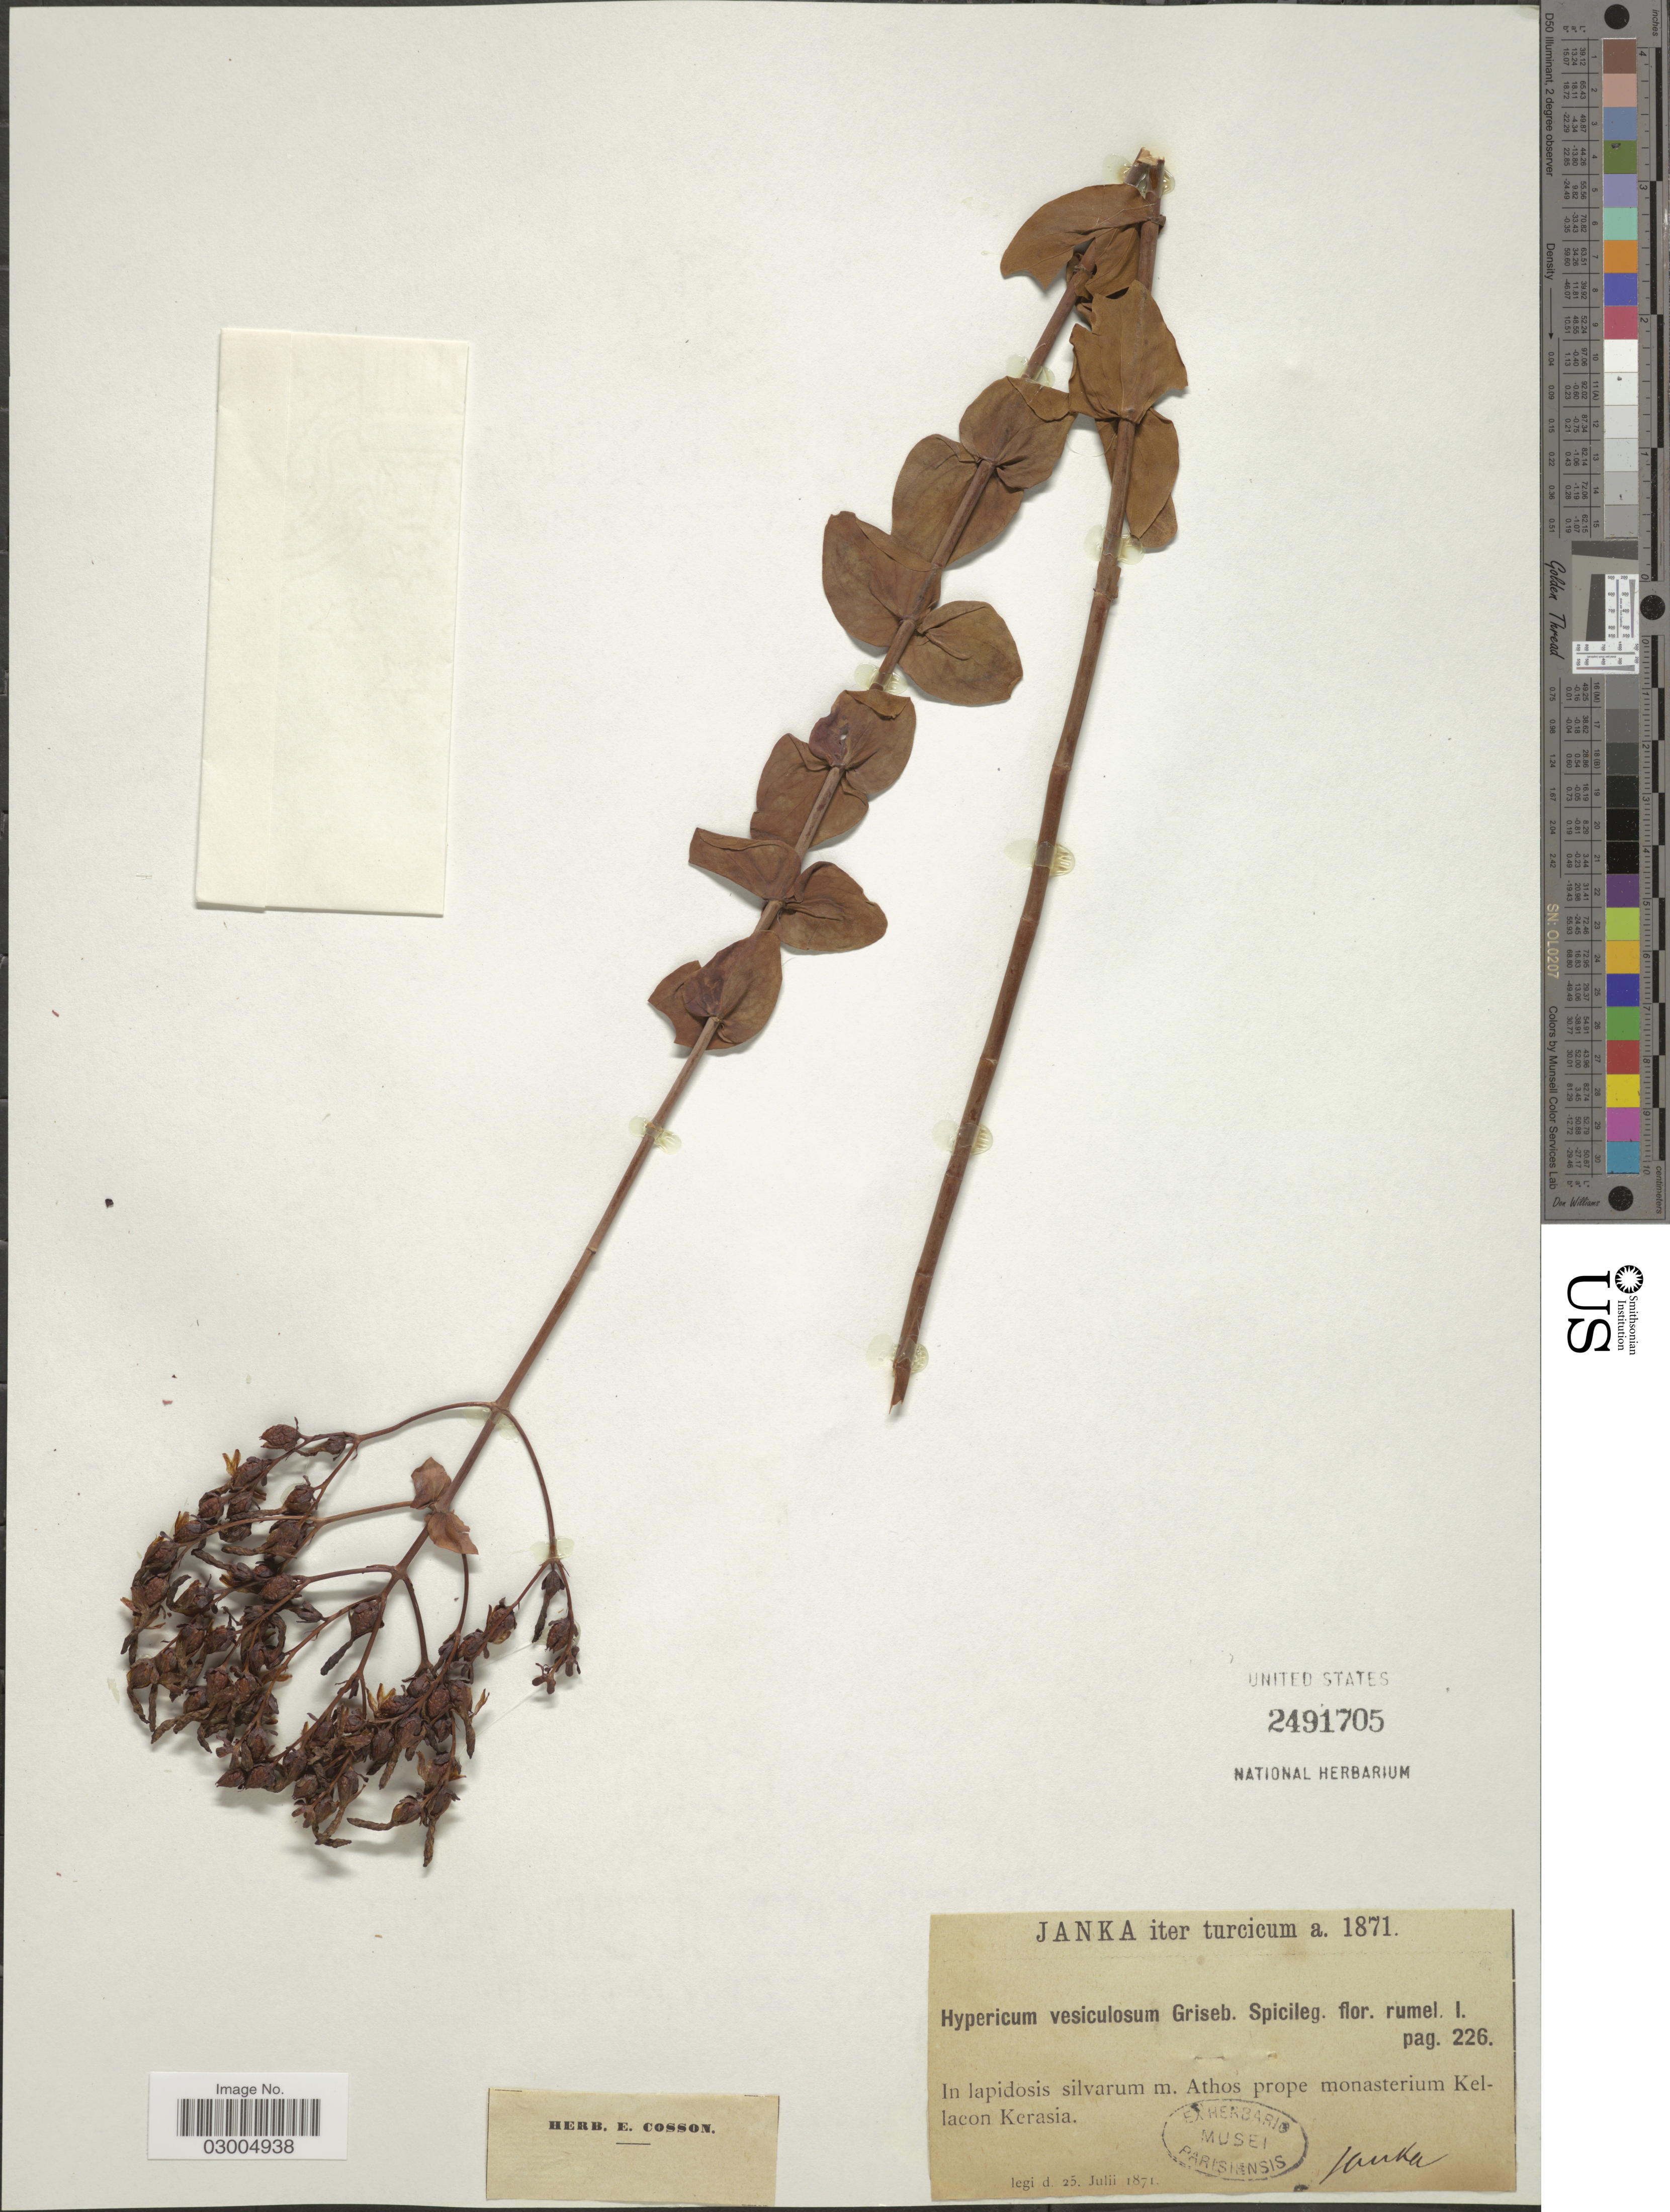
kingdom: Plantae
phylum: Tracheophyta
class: Magnoliopsida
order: Malpighiales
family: Hypericaceae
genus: Hypericum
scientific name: Hypericum vesiculosum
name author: Griseb.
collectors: V. Janka von Bulcs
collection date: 1871-07-25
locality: In lapidosis silvarum m. Athos prope monasterium Kellacon Kerasia.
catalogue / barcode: US 2491705